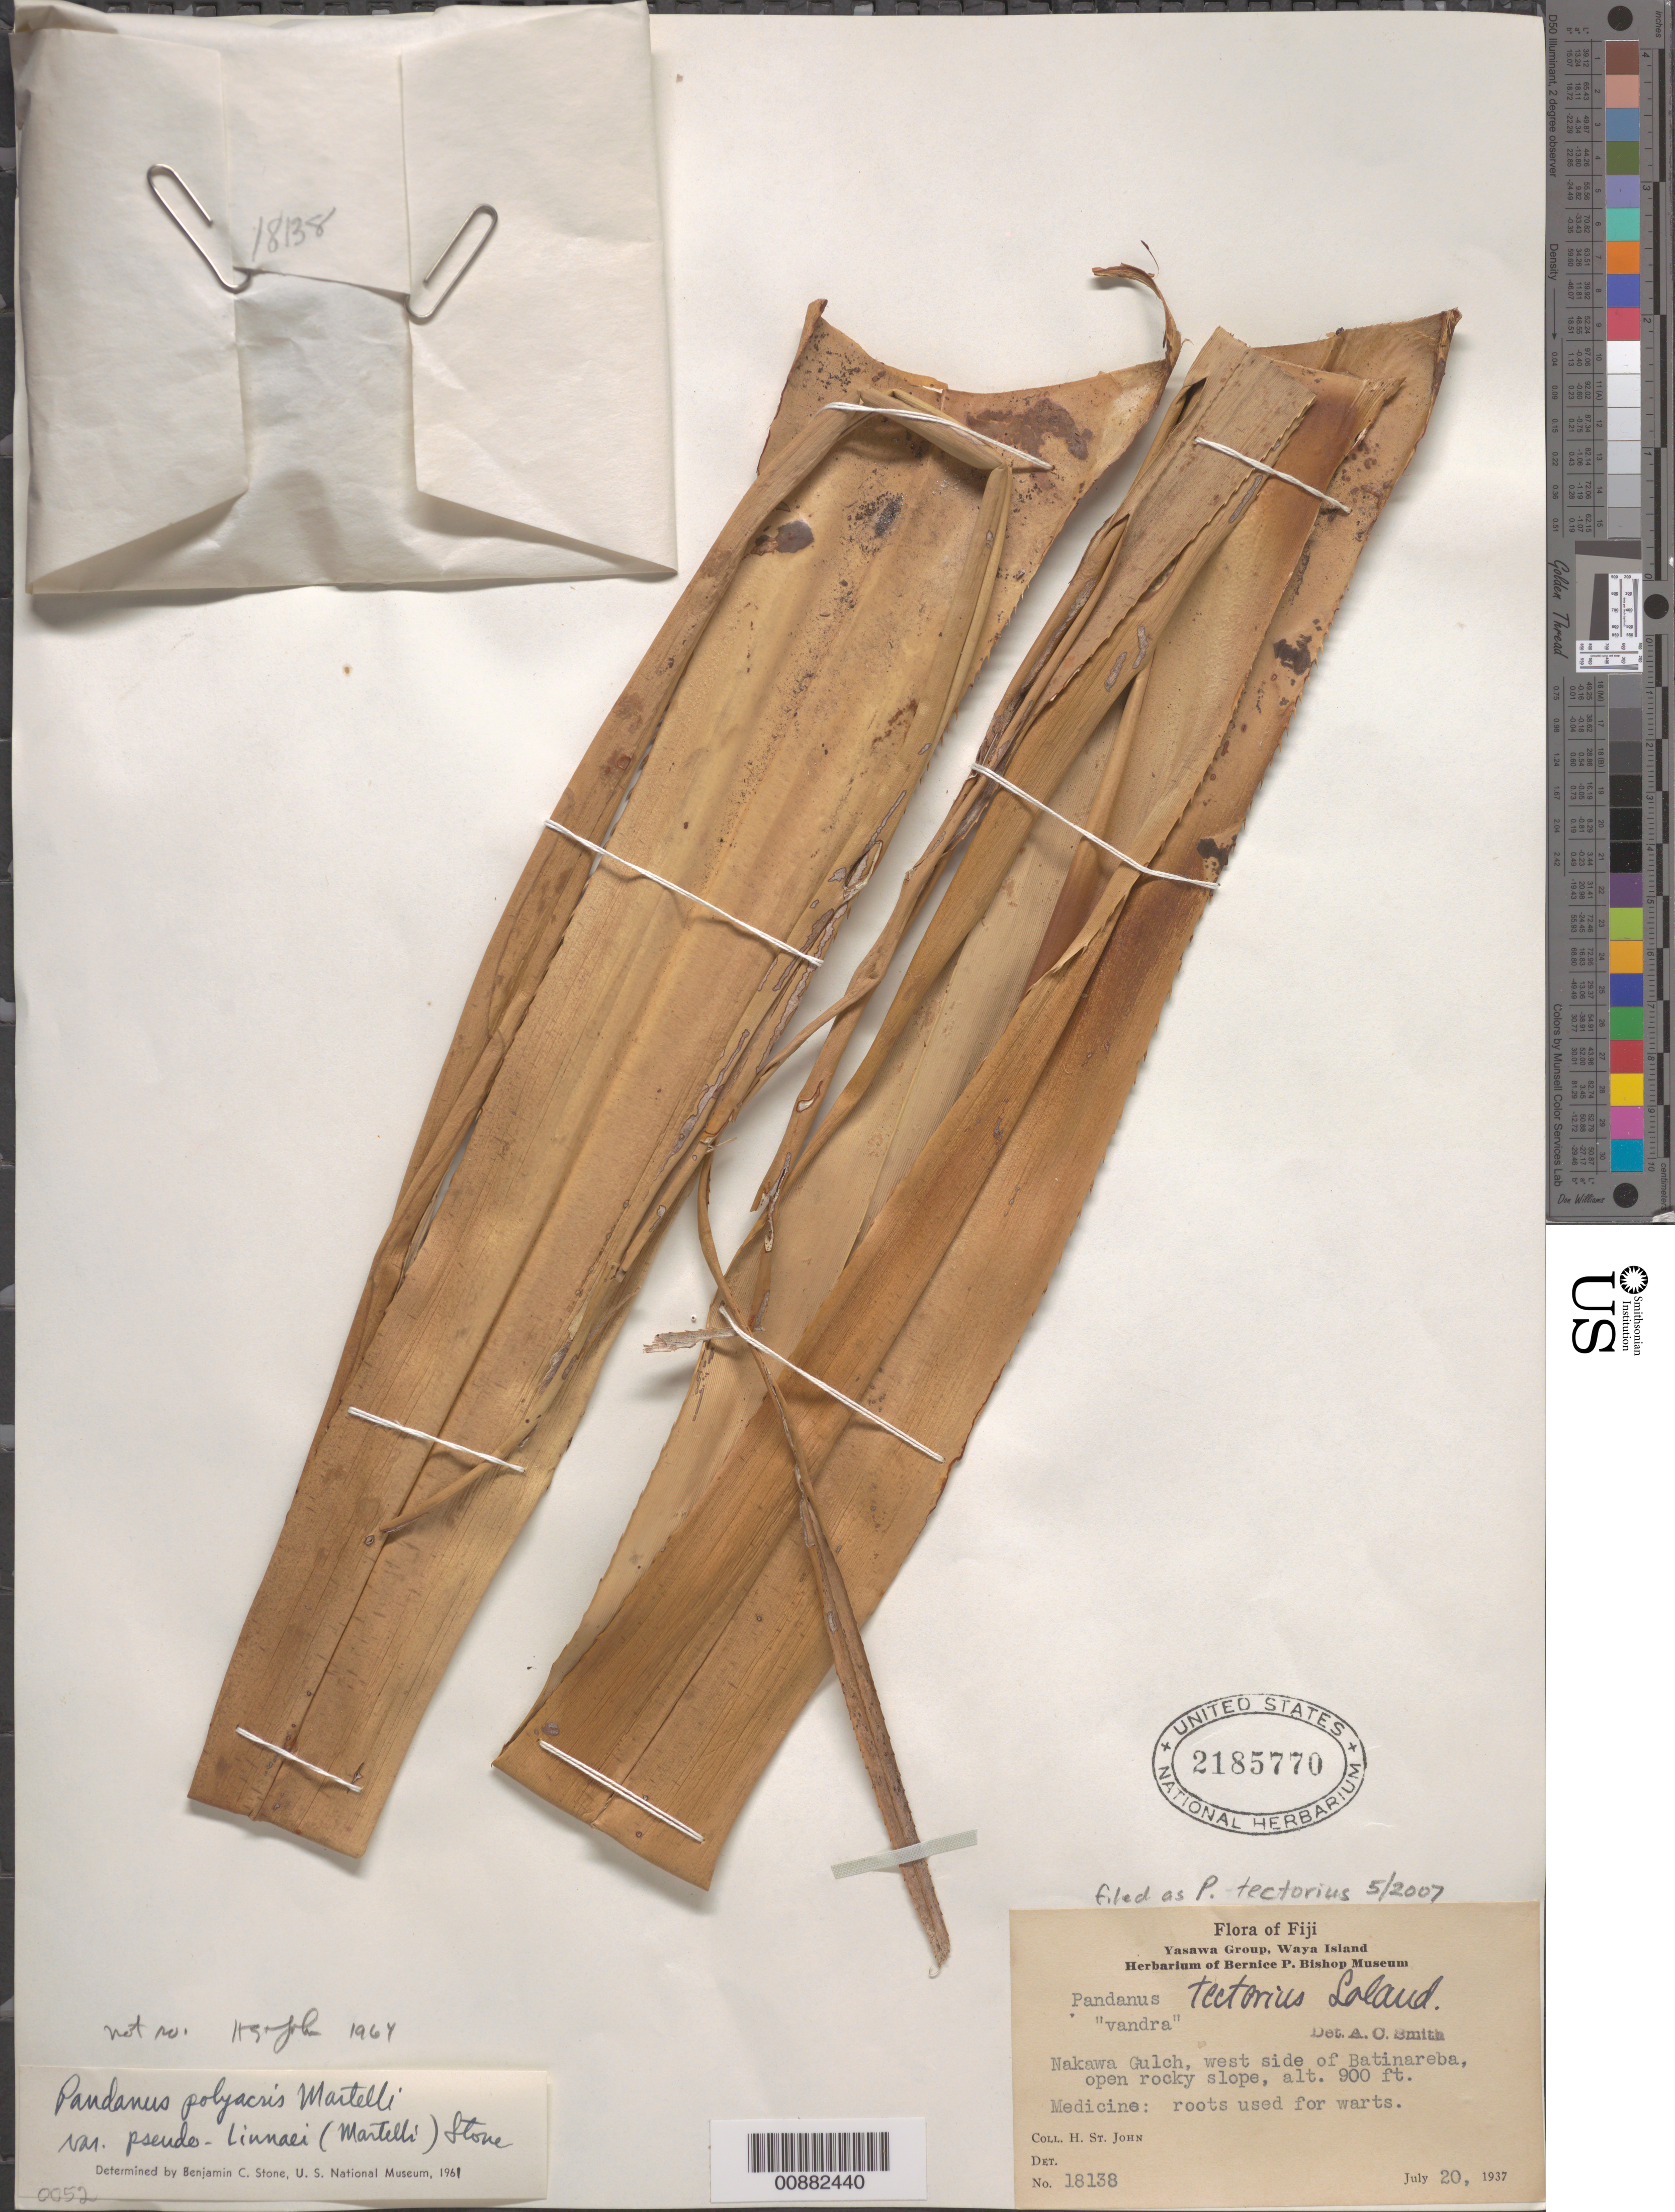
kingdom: Plantae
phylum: Tracheophyta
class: Liliopsida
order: Pandanales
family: Pandanaceae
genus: Pandanus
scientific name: Pandanus tectorius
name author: Parkinson ex DuRoi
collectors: H. St. John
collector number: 18138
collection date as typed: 20 Jul 1937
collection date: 1937-07-20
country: Fiji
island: Waya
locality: Nakawa gulch, W side of Batinareba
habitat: Open rocky slope.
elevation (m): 274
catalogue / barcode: US 2185770